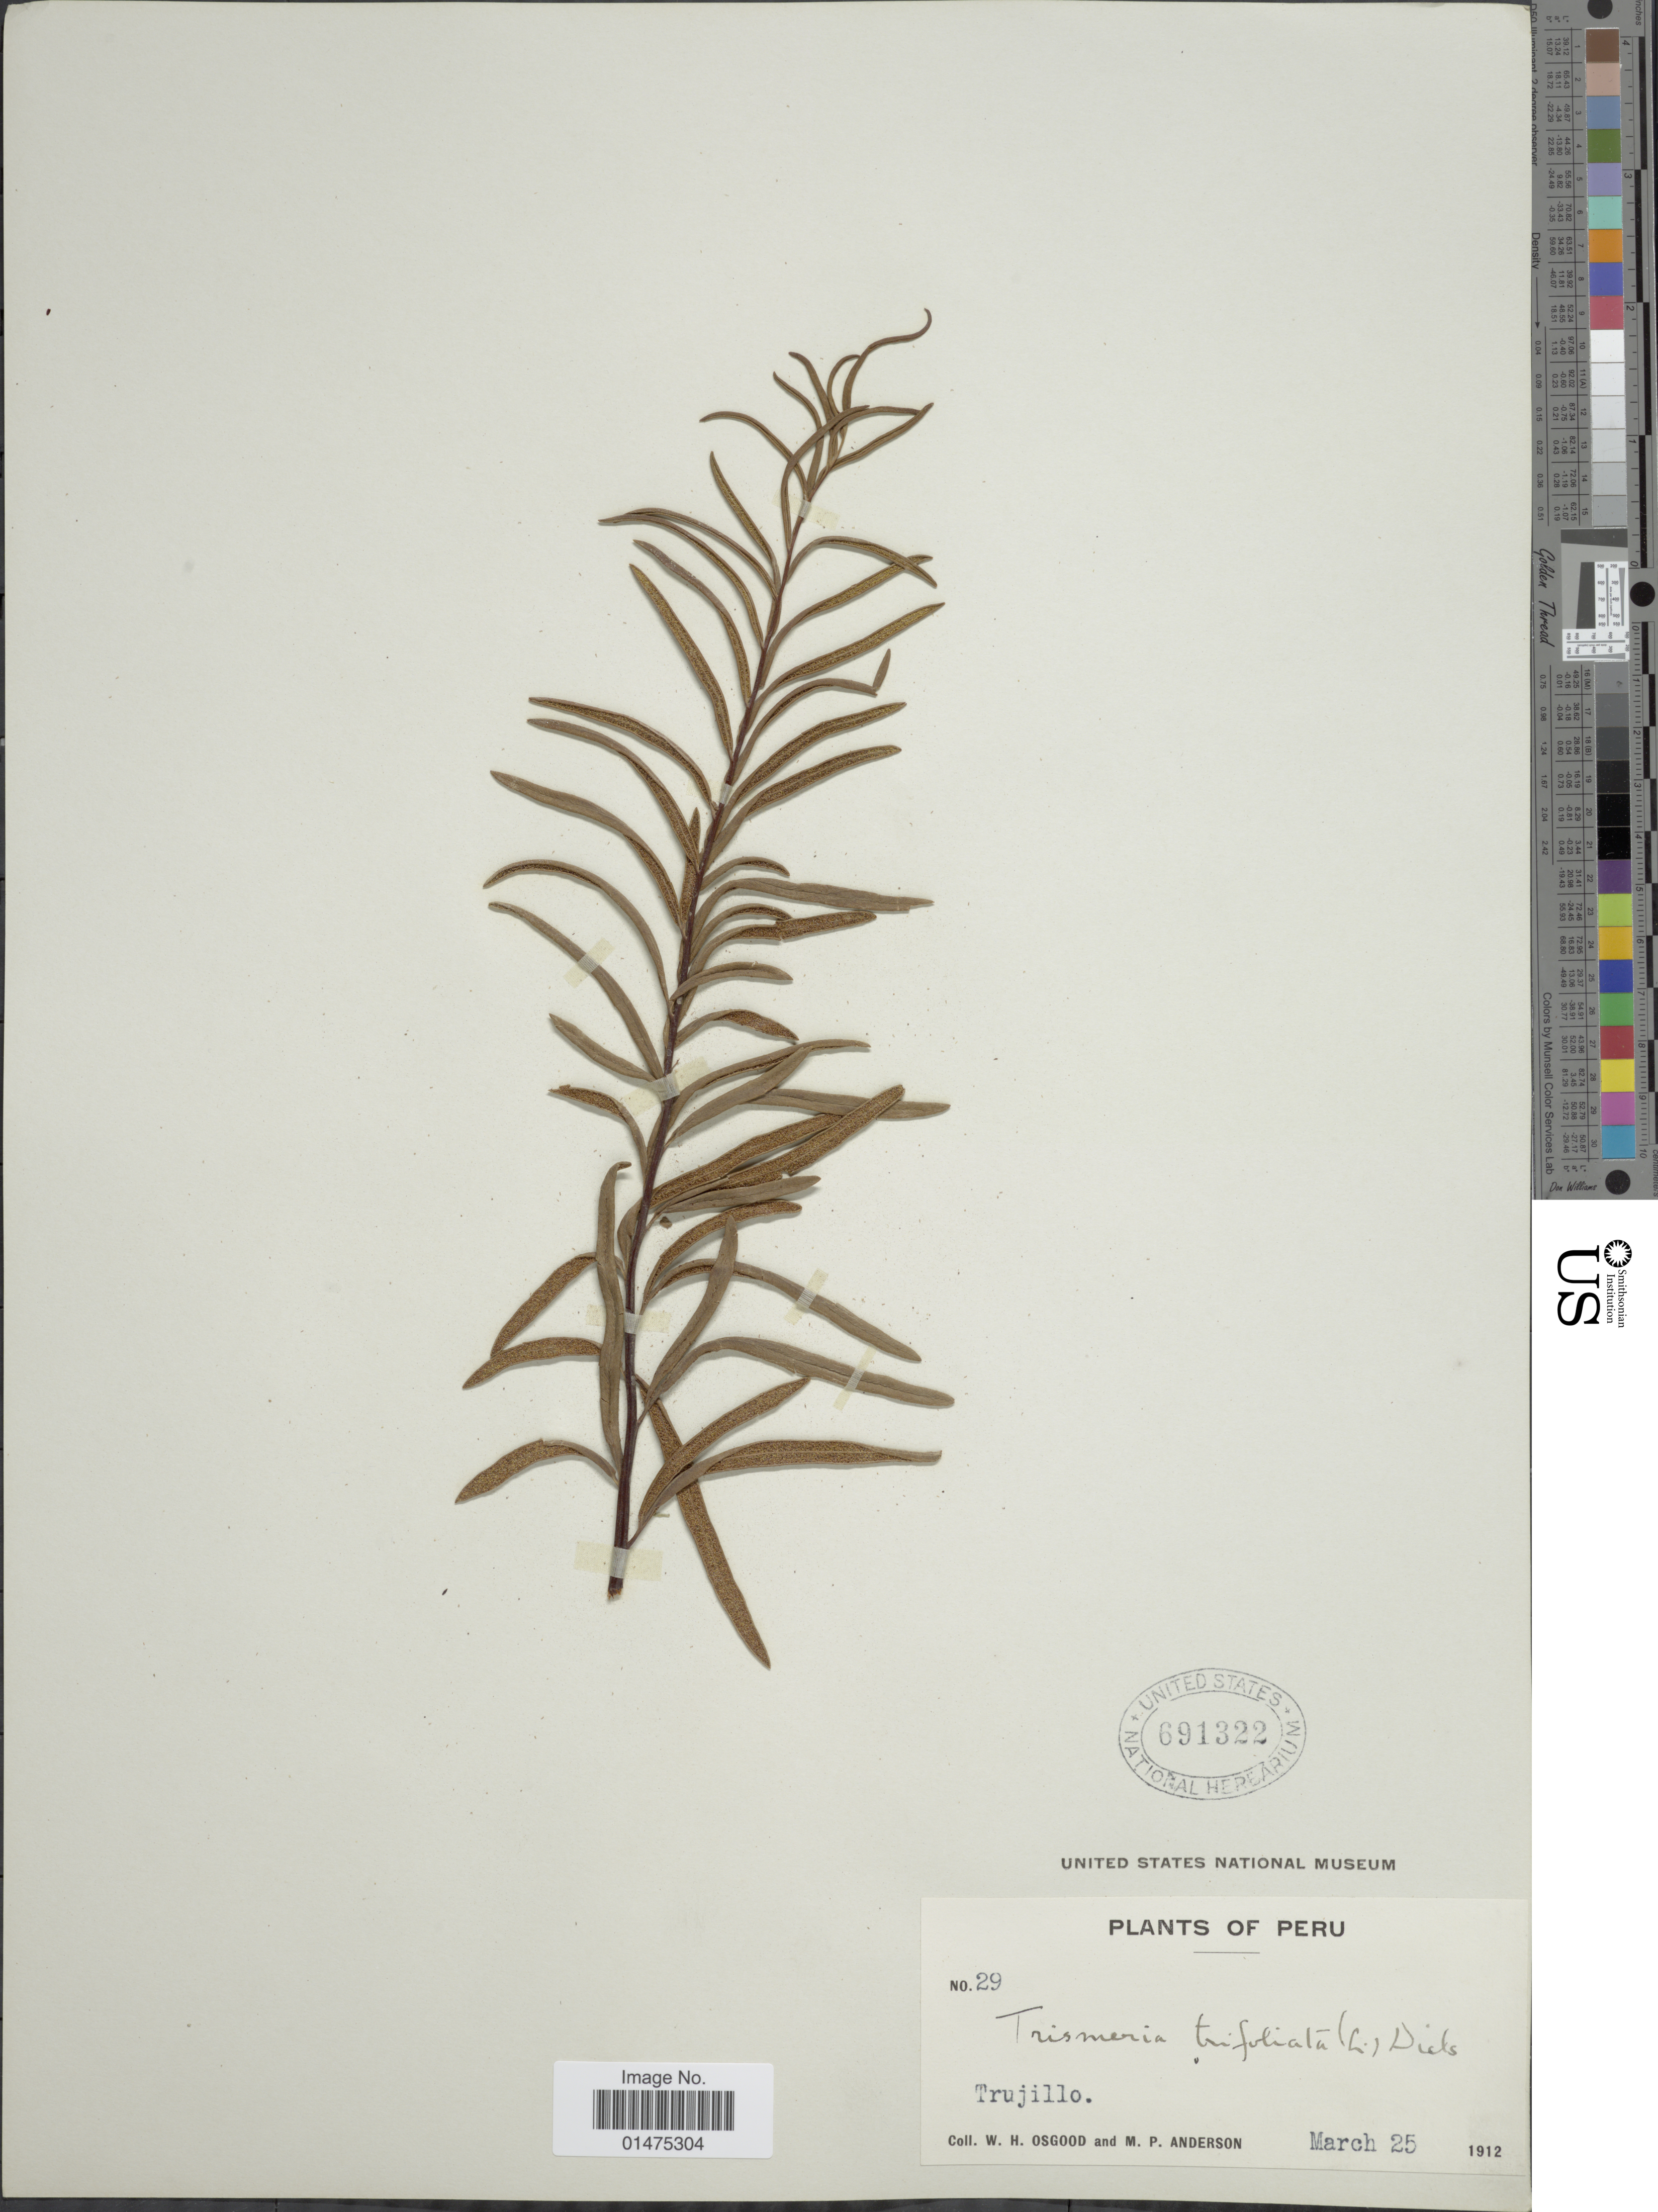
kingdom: Plantae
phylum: Tracheophyta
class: Polypodiopsida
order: Polypodiales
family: Pteridaceae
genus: Pityrogramma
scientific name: Pityrogramma trifoliata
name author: (L.) R.M. Tryon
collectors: W. Osgood & M. Anderson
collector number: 29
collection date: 1912-03-25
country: Peru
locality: Trujillo, Peru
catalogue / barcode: US 691322